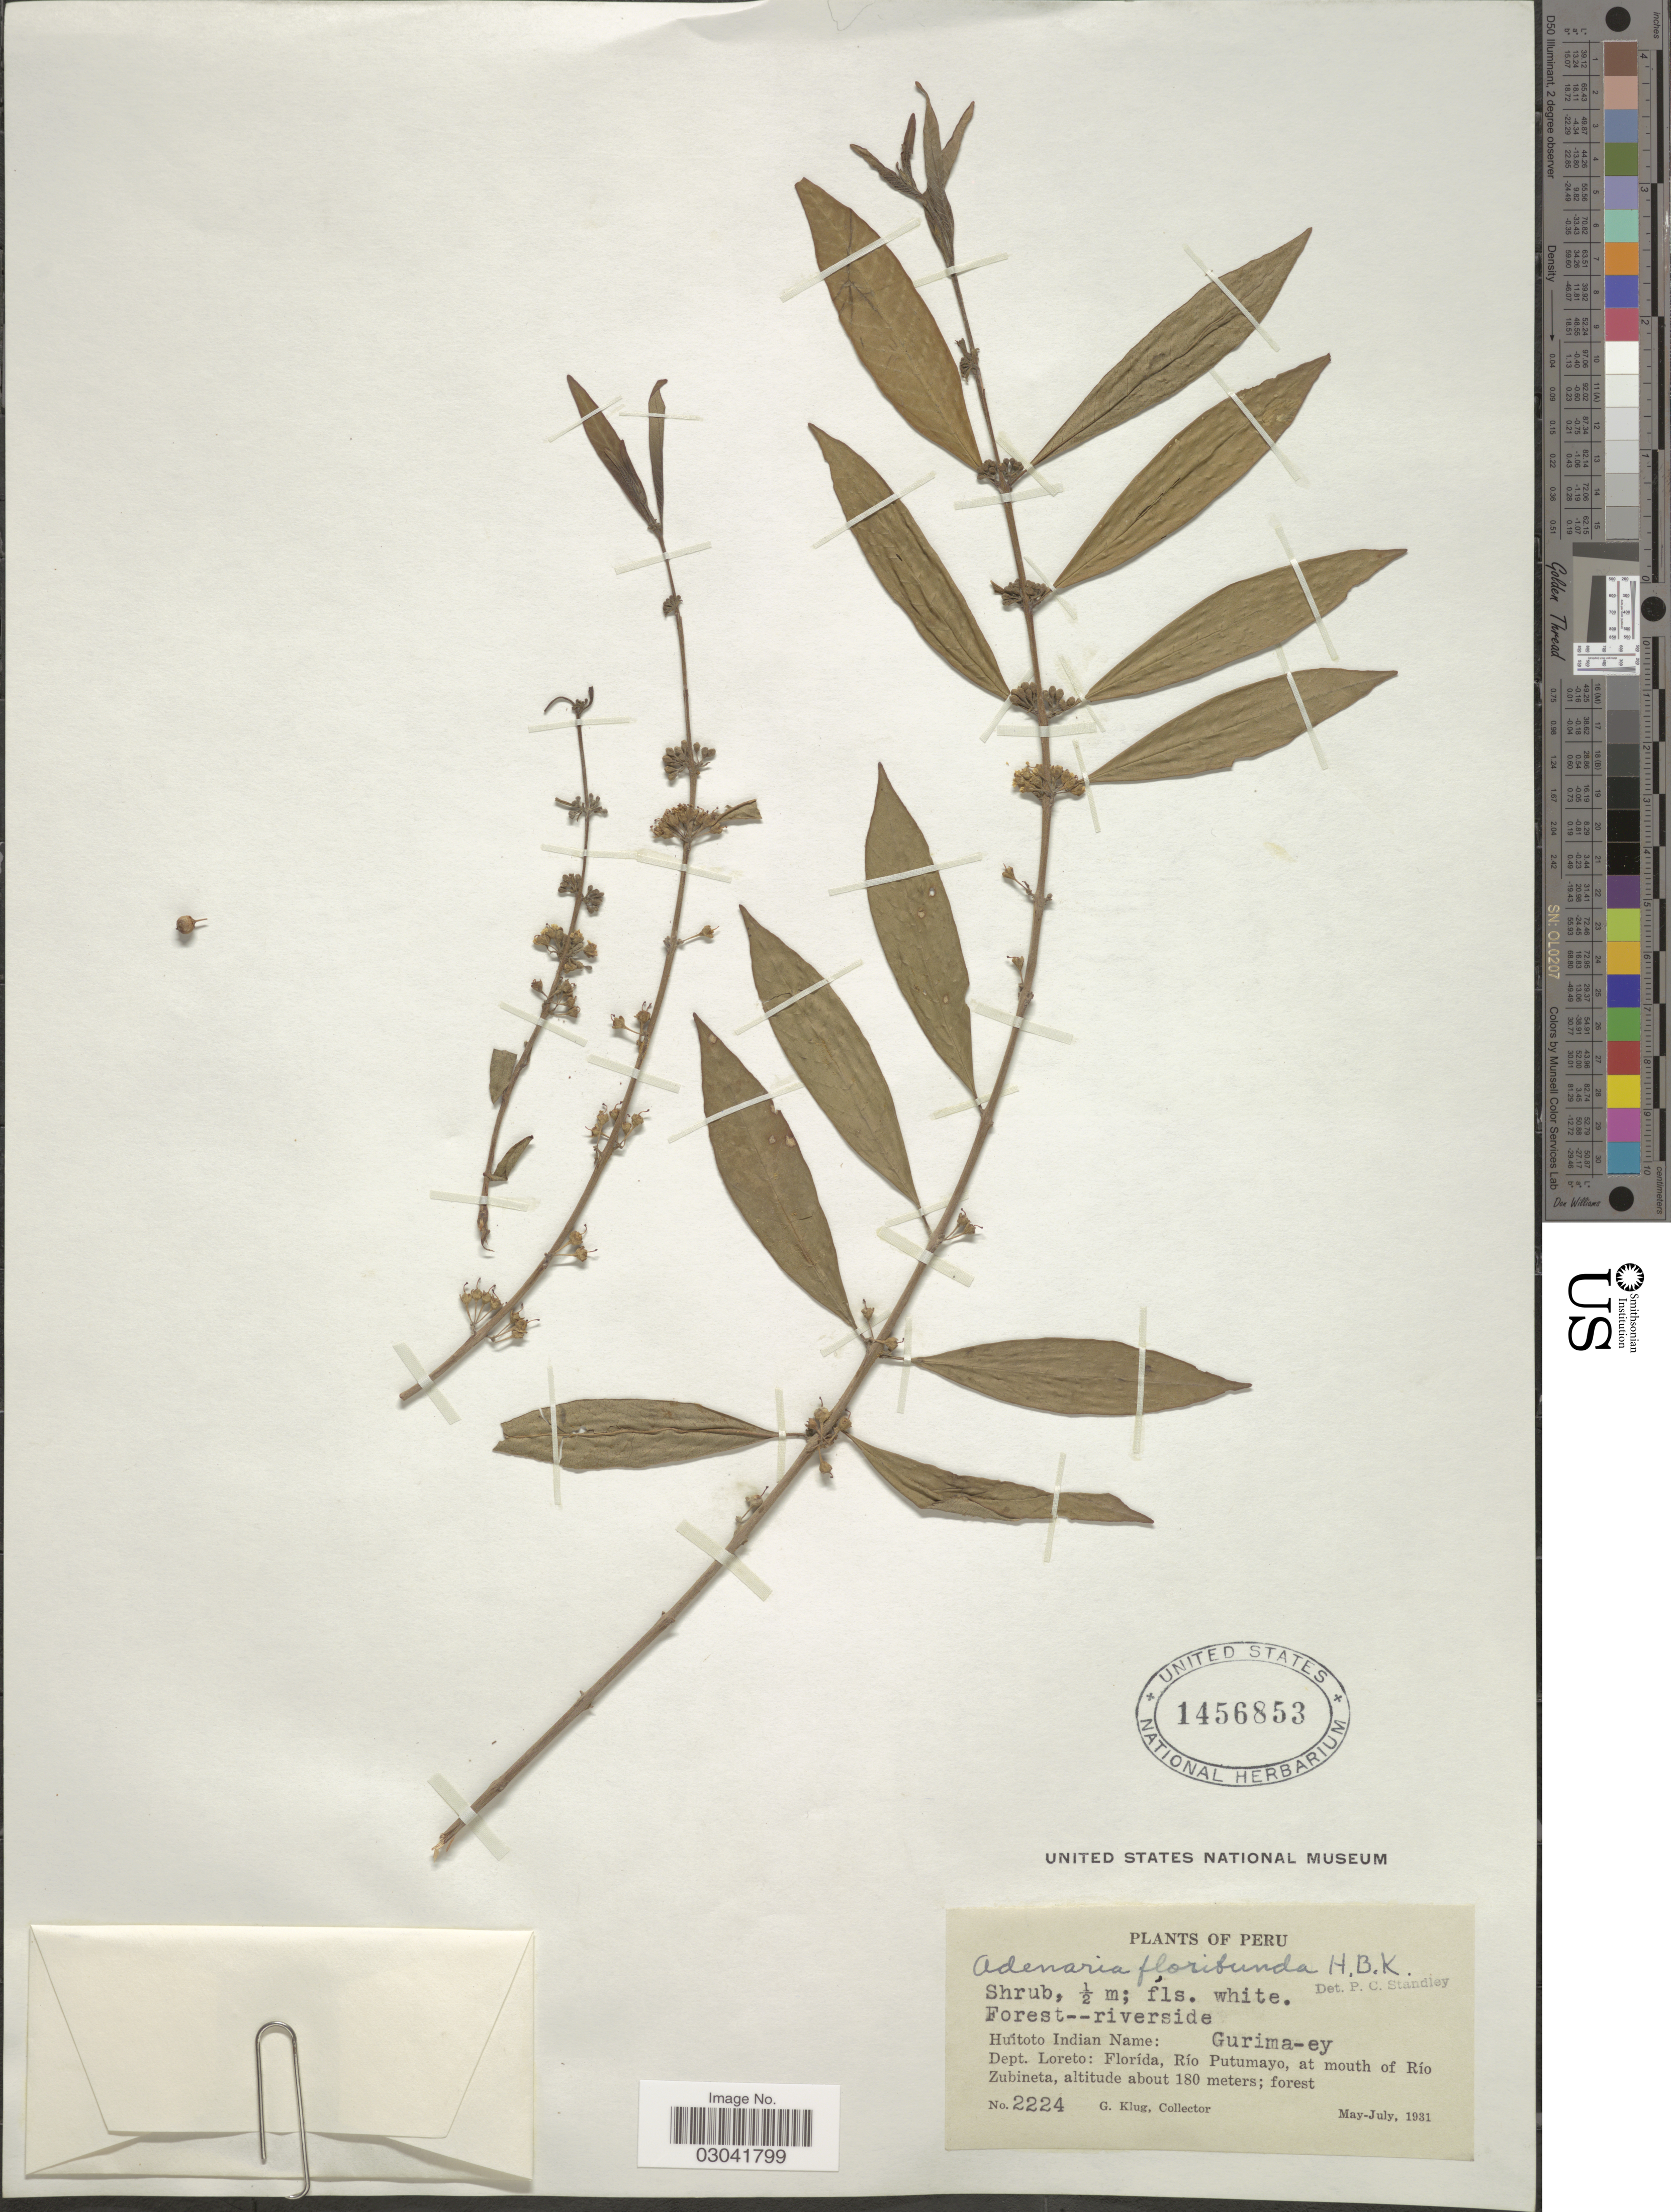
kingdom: Plantae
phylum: Tracheophyta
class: Magnoliopsida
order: Myrtales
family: Lythraceae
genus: Adenaria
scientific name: Adenaria floribunda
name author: Kunth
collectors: G. Klug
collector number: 2224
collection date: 1931-05/1931-07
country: Peru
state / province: Loreto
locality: Dept. Loreto: Florída, Río Putumayo, at mouth of Río Zubineta.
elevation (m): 180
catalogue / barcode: US 1456853